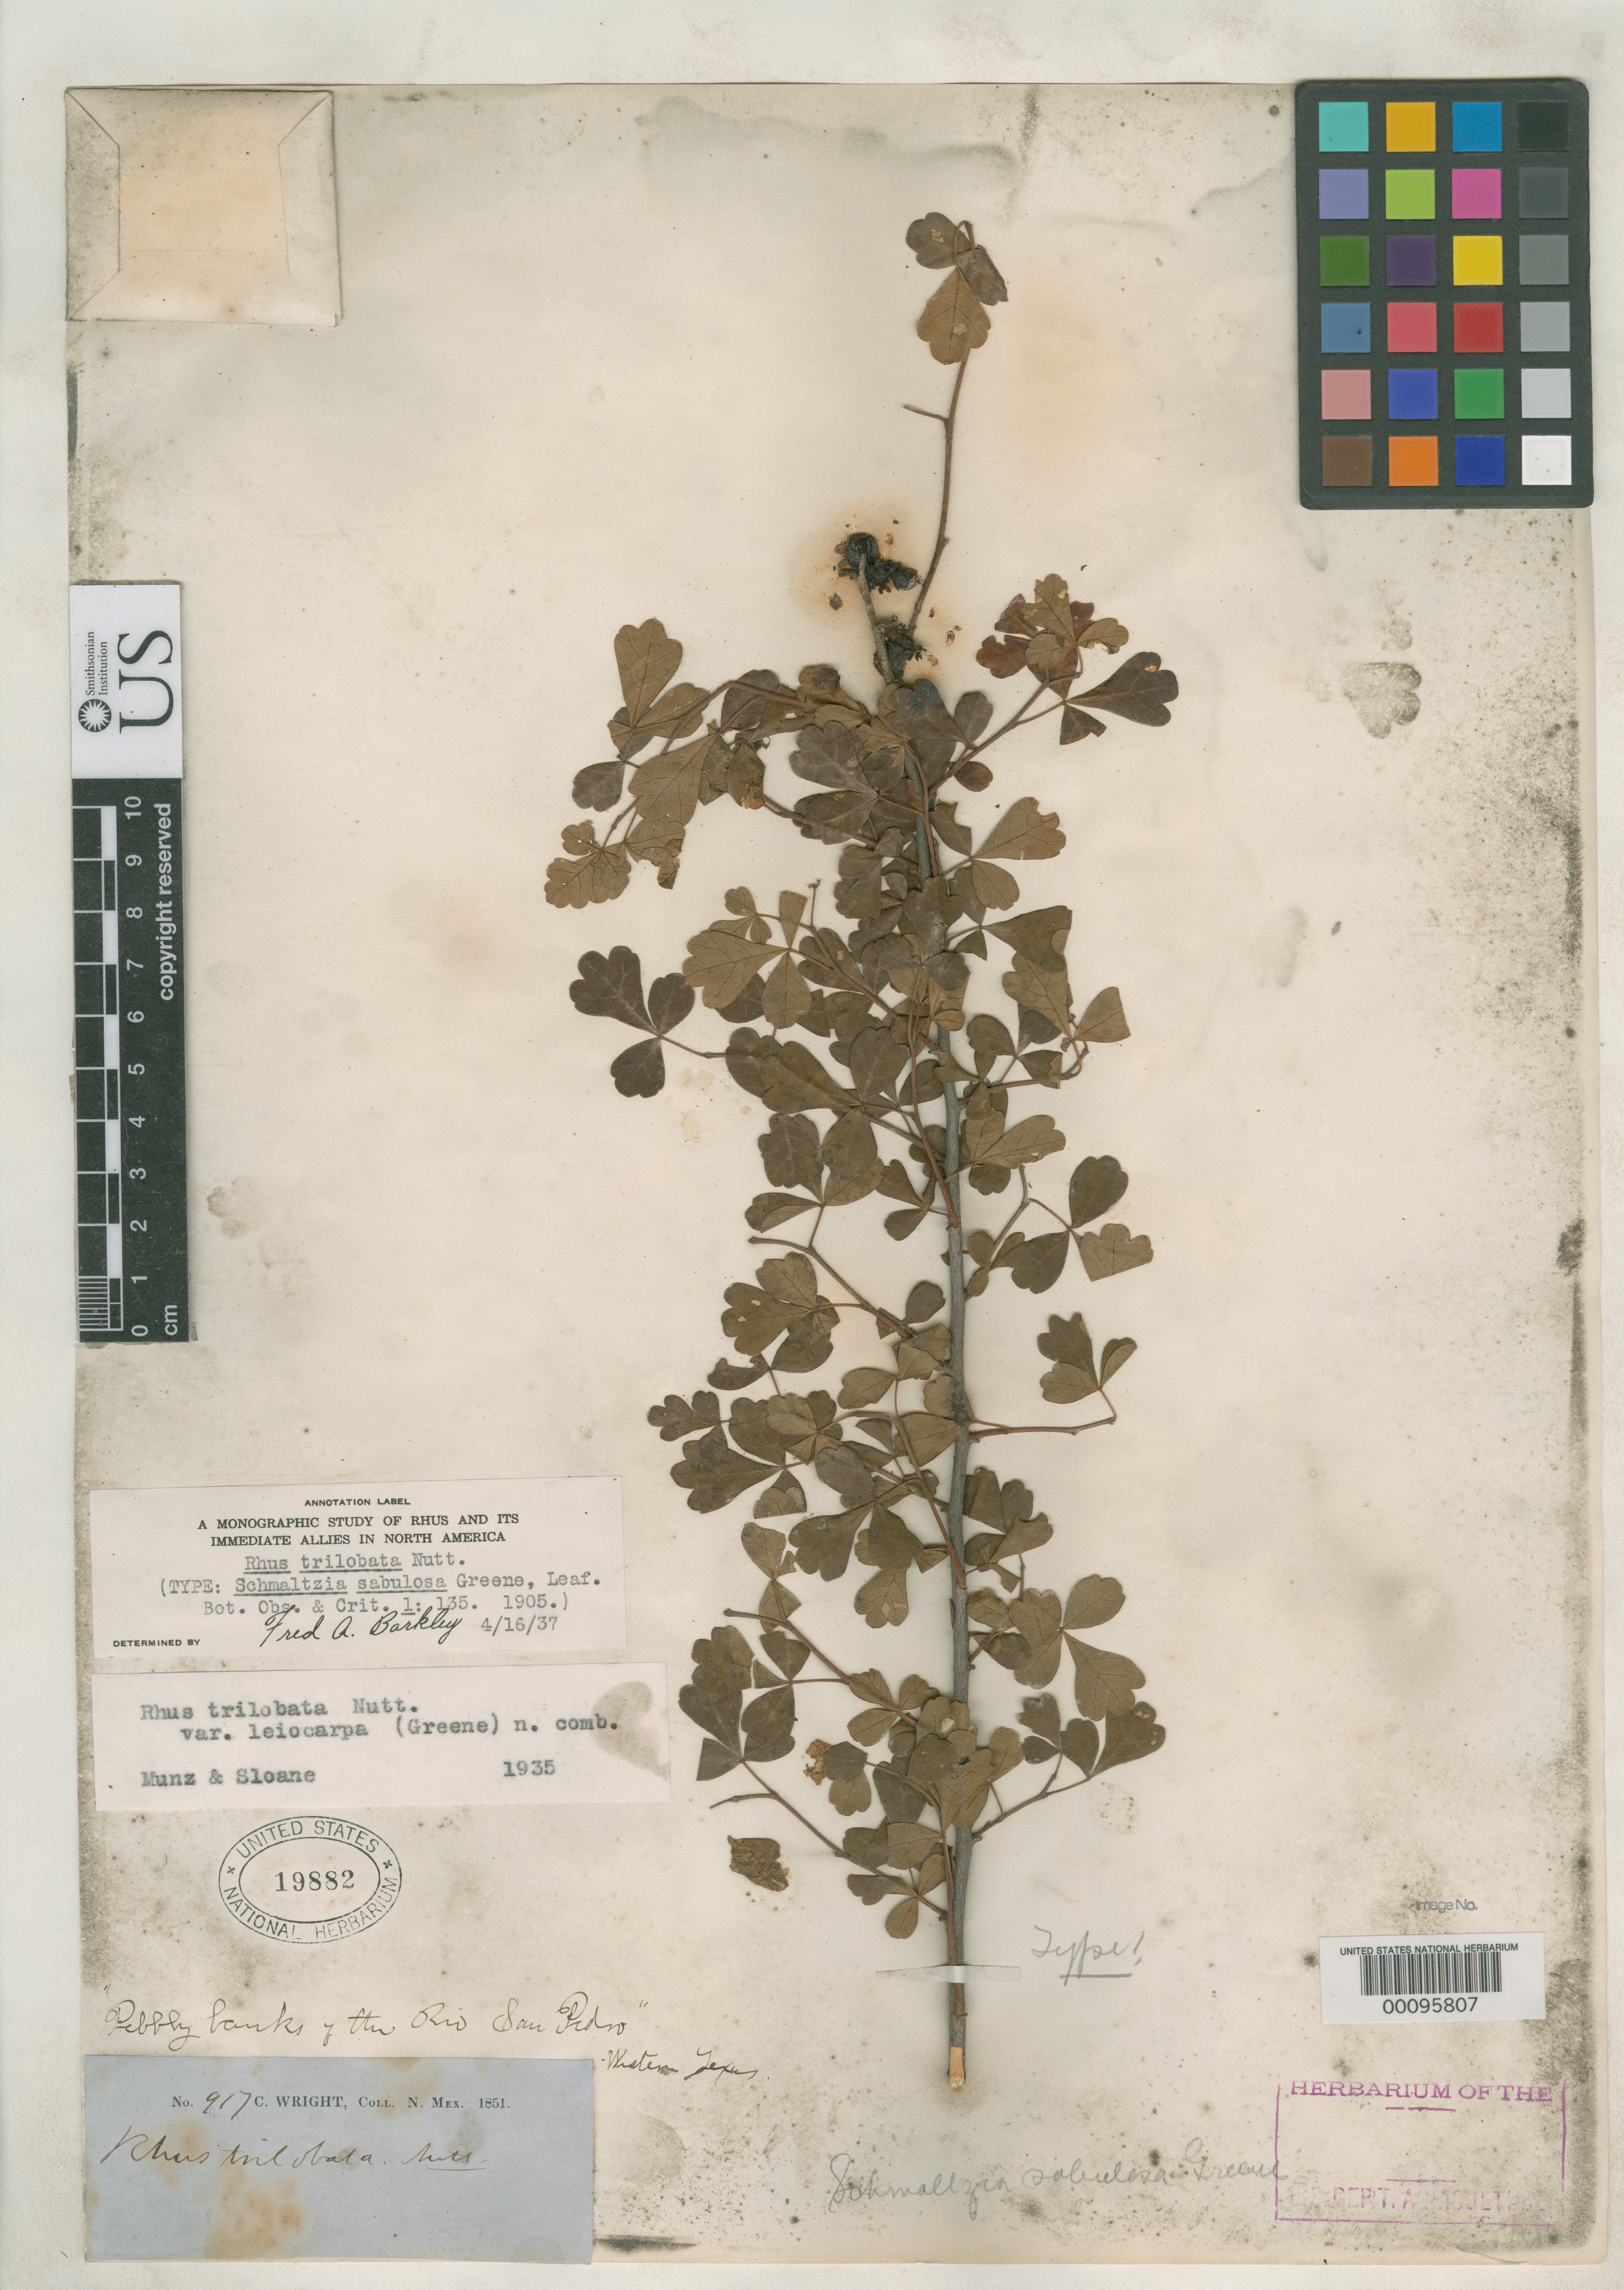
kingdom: Plantae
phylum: Tracheophyta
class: Magnoliopsida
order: Sapindales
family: Anacardiaceae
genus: Schmaltzia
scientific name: Schmaltzia sabulosa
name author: Greene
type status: Holotype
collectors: C. Wright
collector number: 917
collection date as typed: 1851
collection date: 1851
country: United States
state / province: Texas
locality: Rio San Pedro.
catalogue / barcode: US 19882